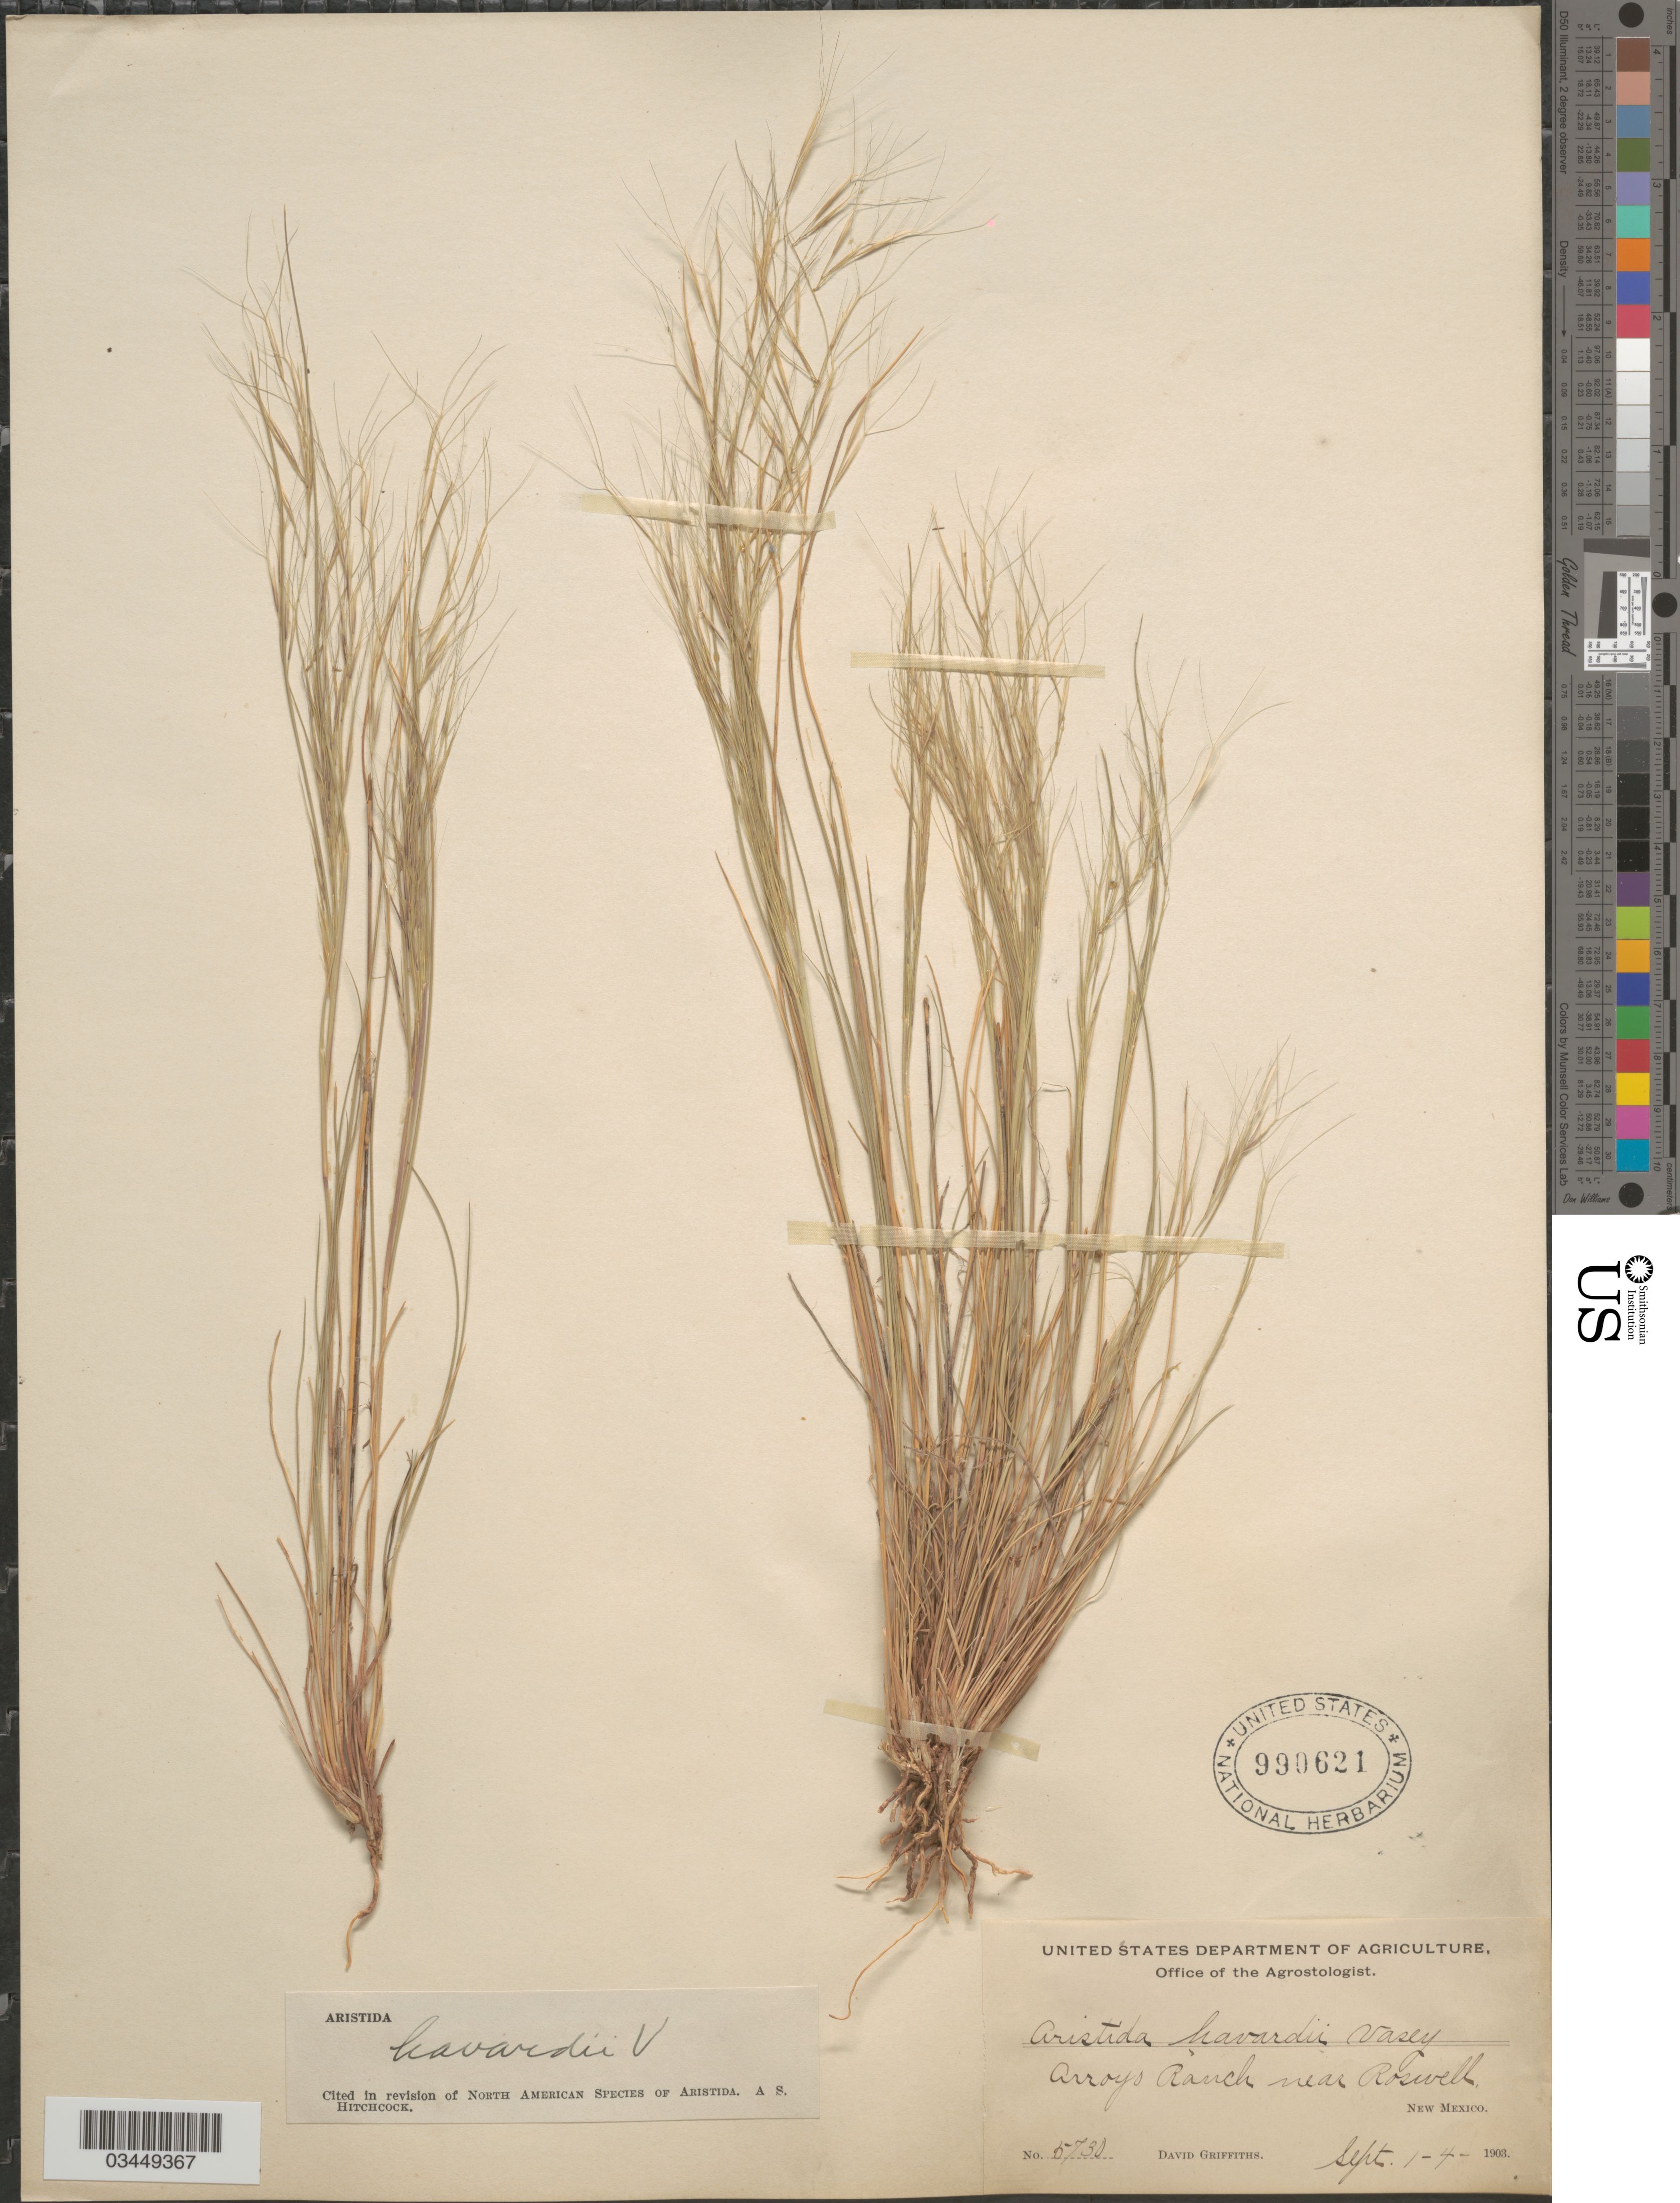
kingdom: Plantae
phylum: Tracheophyta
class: Liliopsida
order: Poales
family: Poaceae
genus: Aristida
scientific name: Aristida havardii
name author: Vasey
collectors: D. Griffiths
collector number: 5730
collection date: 1903-09-01/1903-09-04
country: United States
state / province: New Mexico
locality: Arroyo Ranch near Roswell.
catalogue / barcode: US 990621